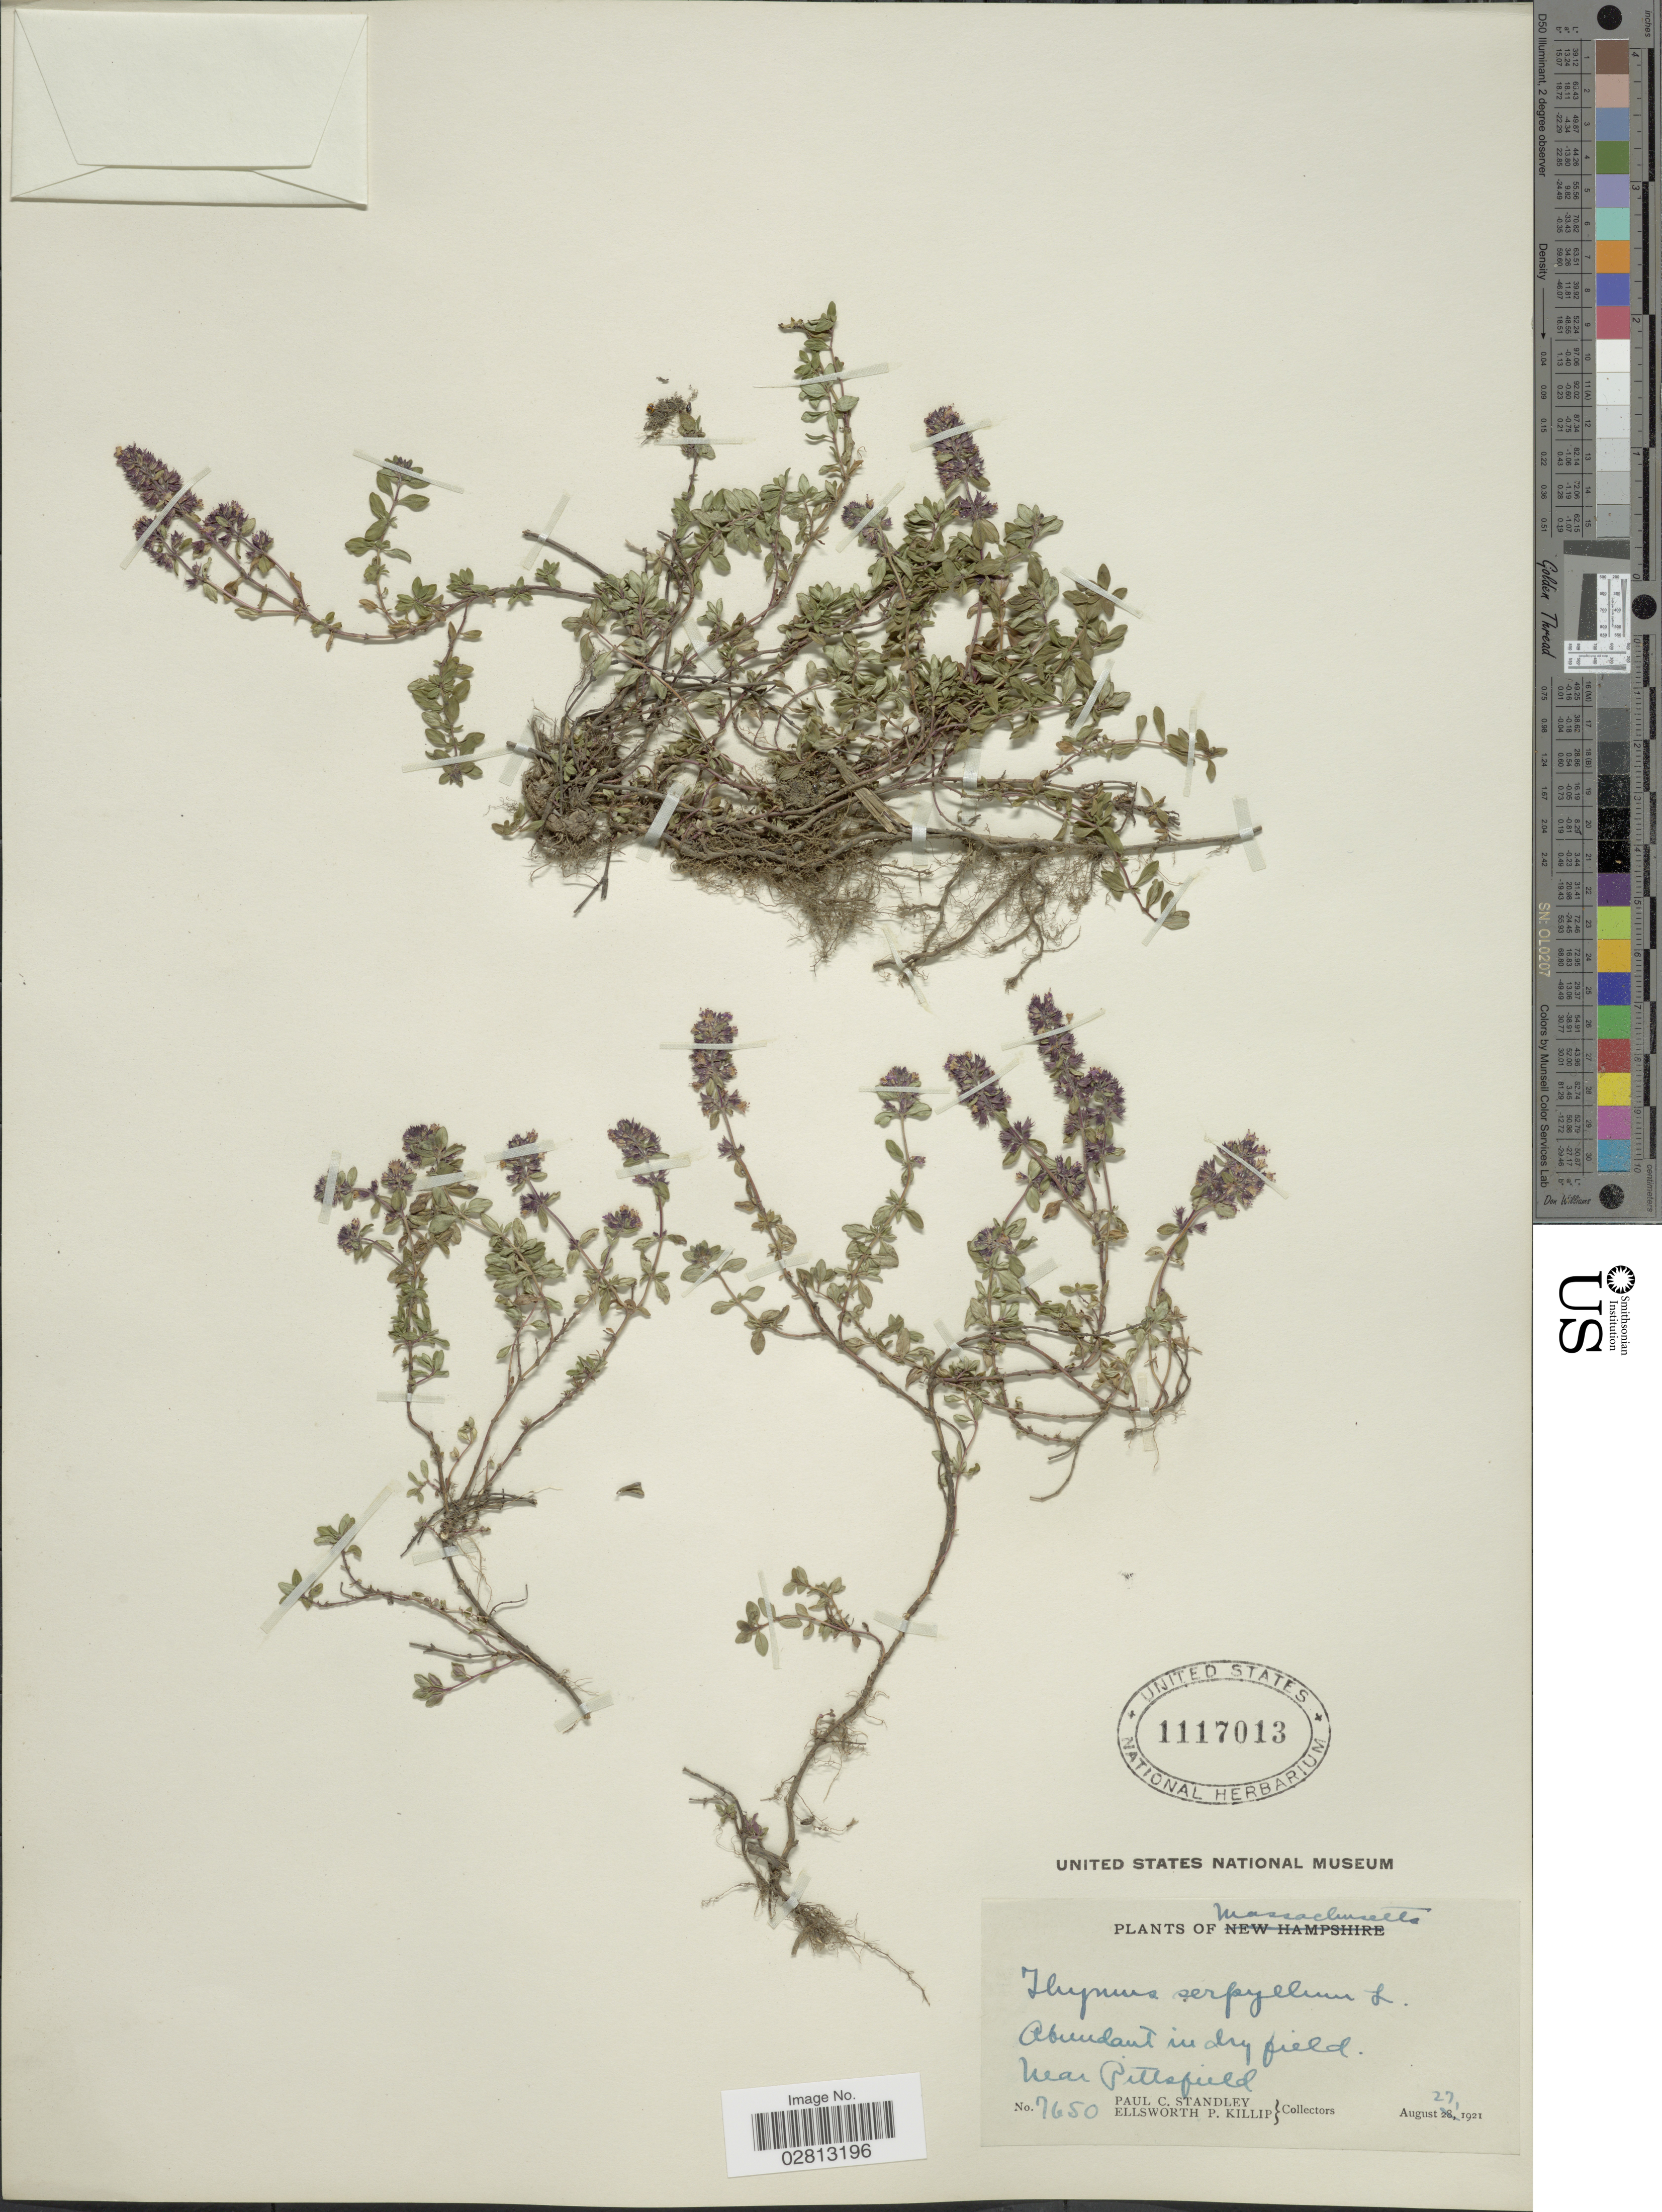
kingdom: Plantae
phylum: Tracheophyta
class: Magnoliopsida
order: Lamiales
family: Lamiaceae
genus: Thymus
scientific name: Thymus serpyllum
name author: L.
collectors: P. C. Standley & E. P. Killip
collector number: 7650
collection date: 1921-08-27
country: United States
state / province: Massachusetts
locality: Abundant in dry field near Pittsfield.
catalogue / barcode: US 1117013